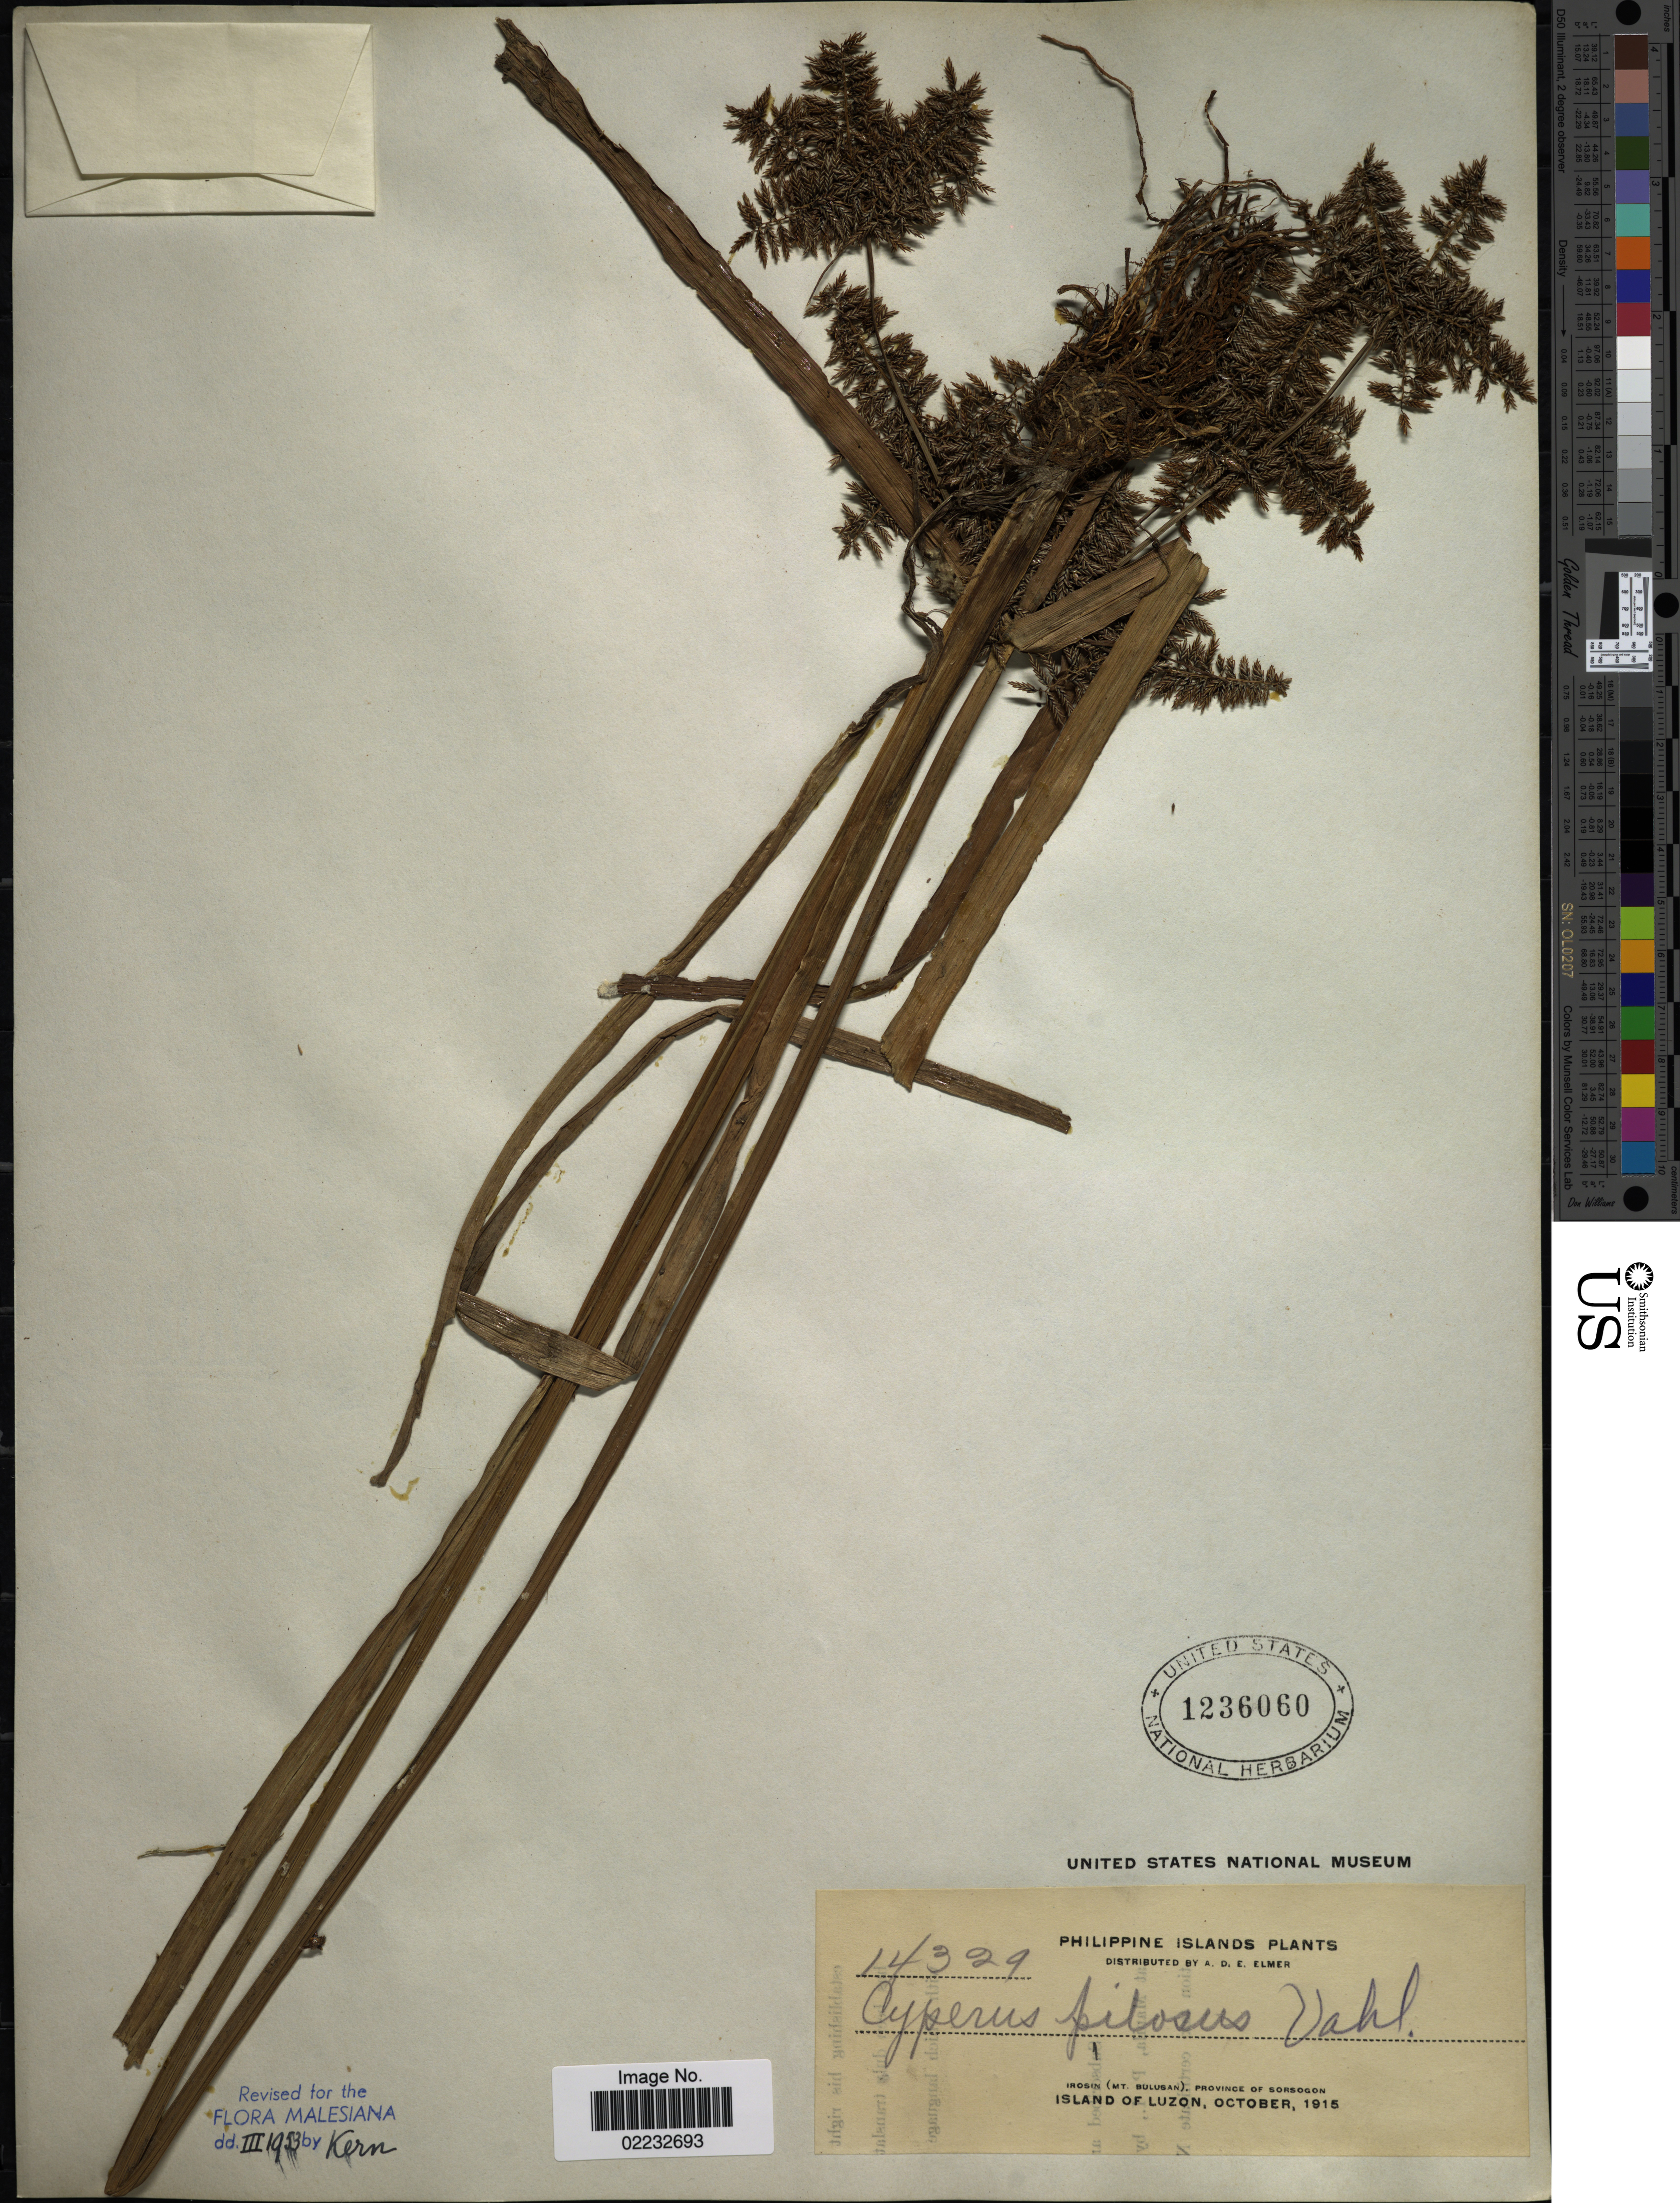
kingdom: Plantae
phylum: Tracheophyta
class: Liliopsida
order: Poales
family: Cyperaceae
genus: Cyperus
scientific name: Cyperus pilosus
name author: Vahl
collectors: A. D. E. Elmer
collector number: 14329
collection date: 1915-10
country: Philippines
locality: Irosin (Mt. Bulusan), Province of Sorsogon, Island of Luzon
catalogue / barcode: US 1236060